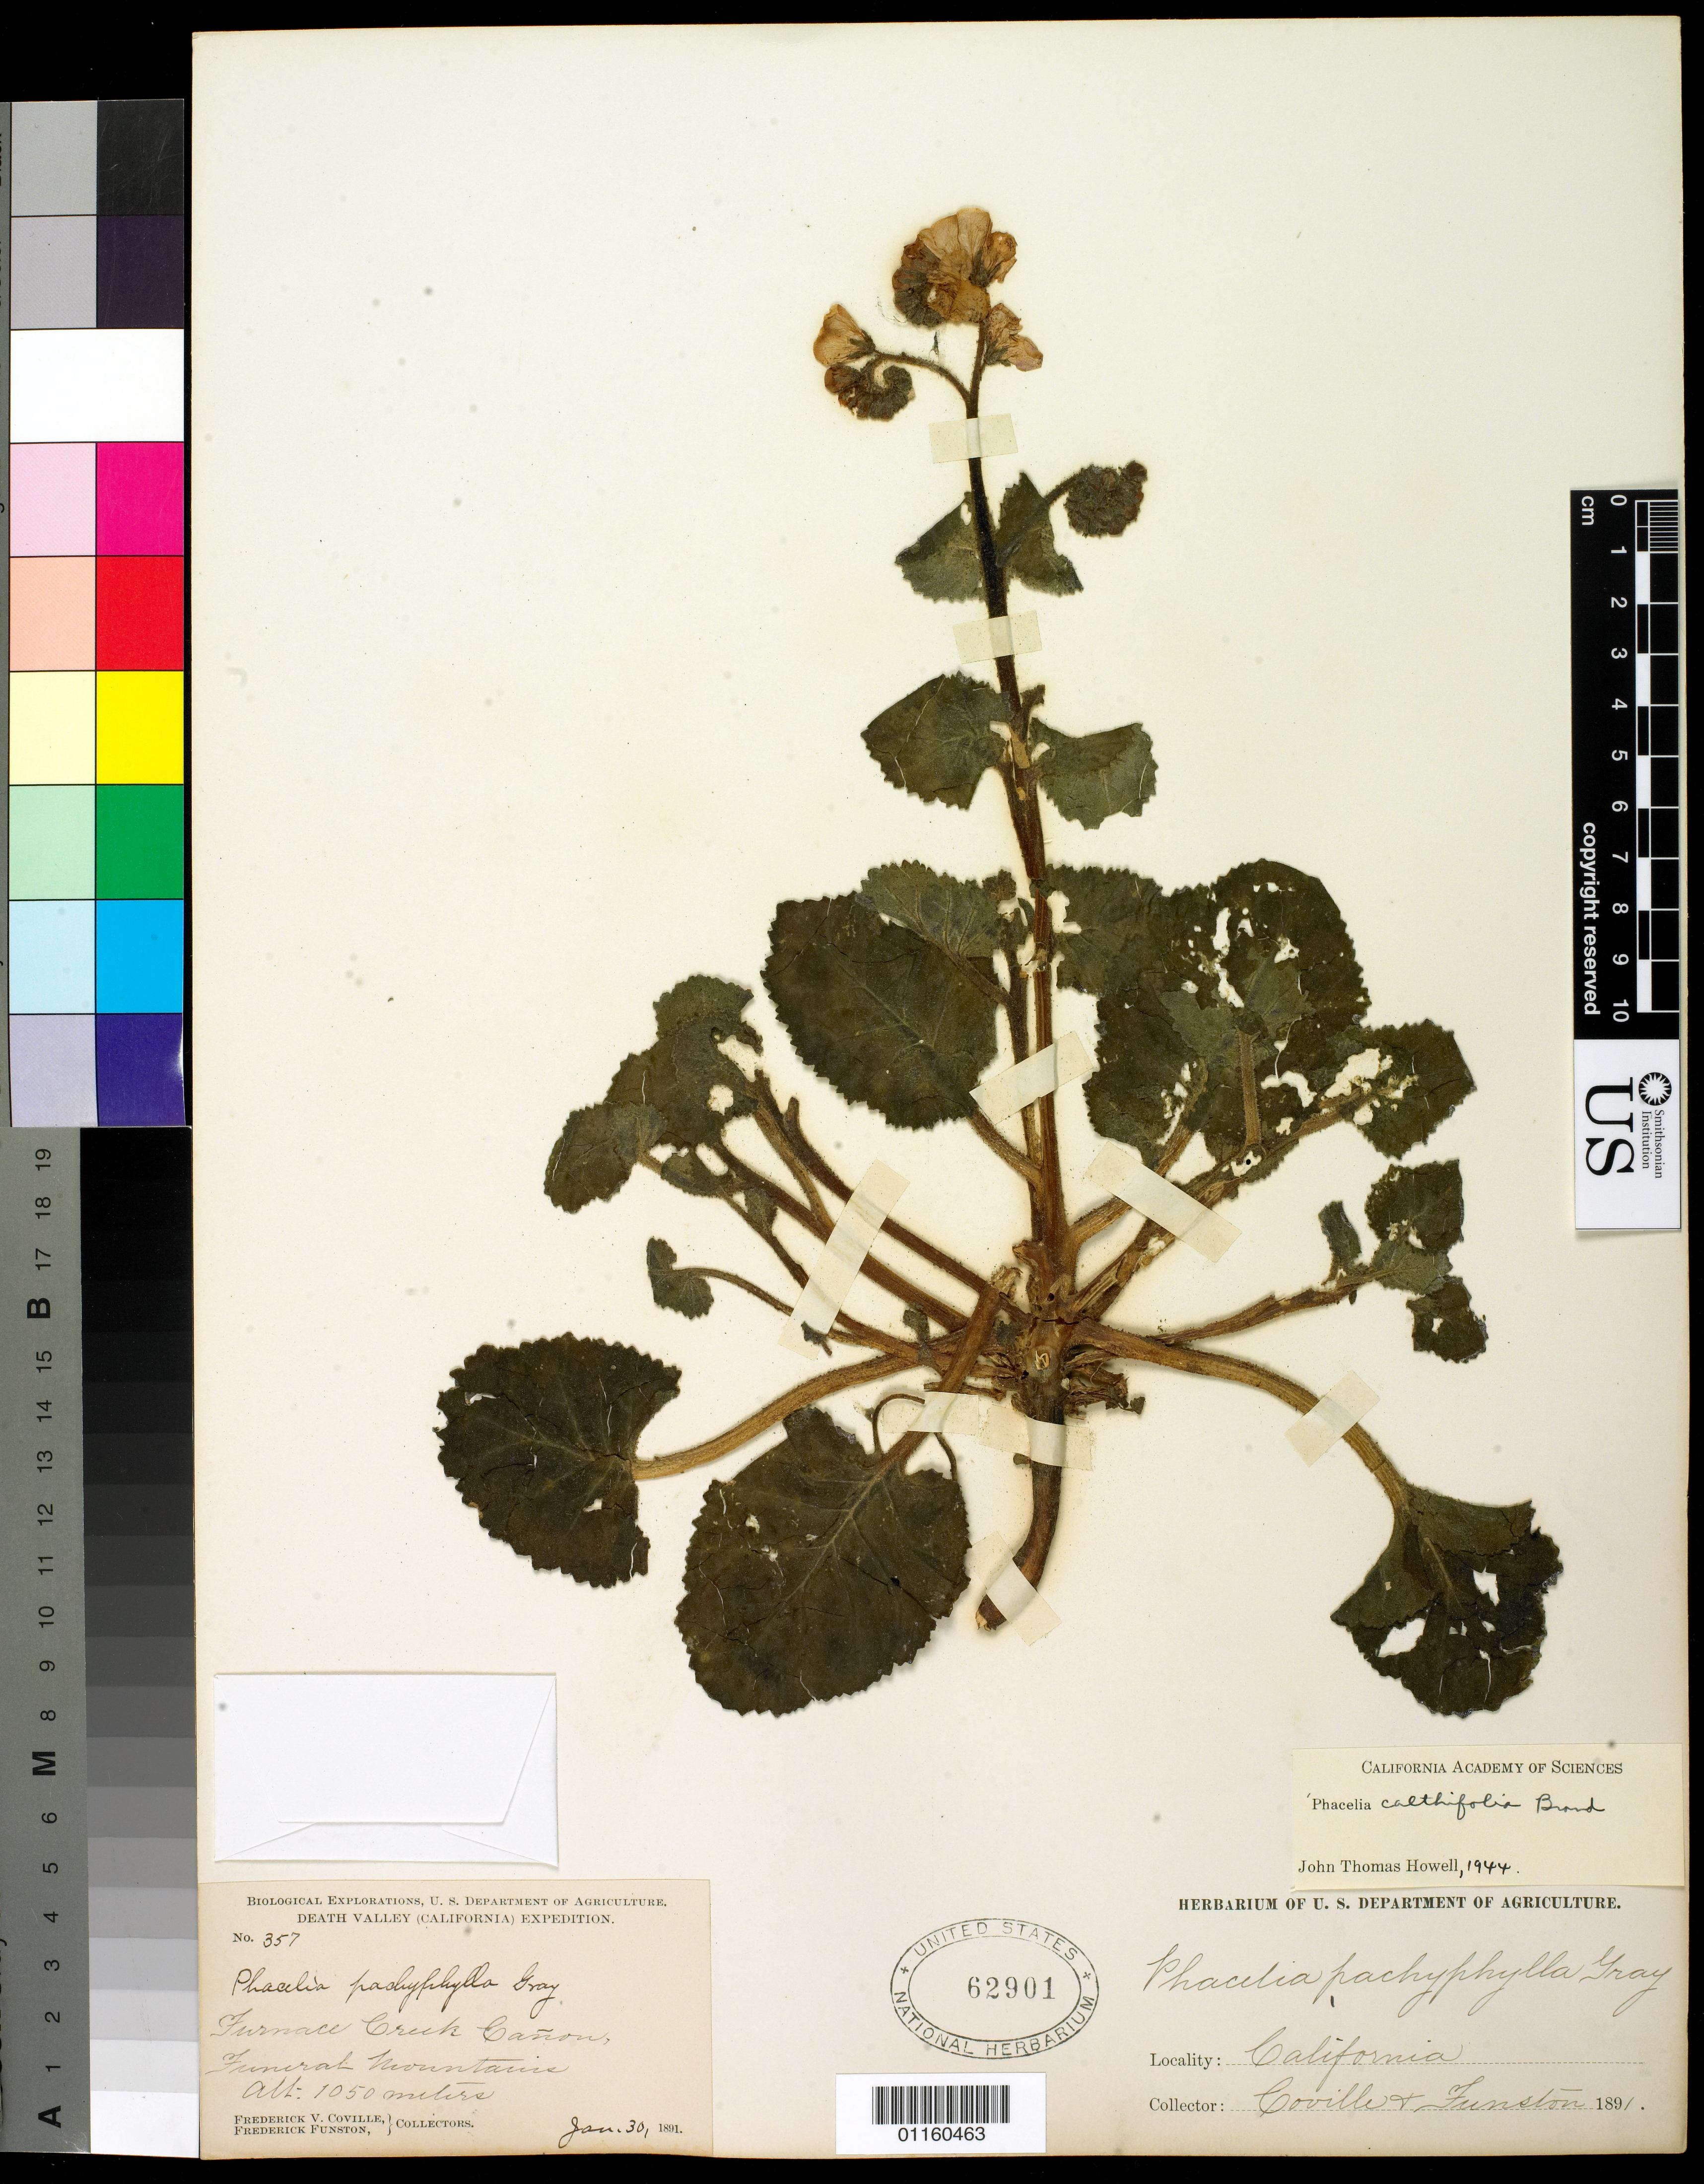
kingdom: Plantae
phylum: Tracheophyta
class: Magnoliopsida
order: Boraginales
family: Hydrophyllaceae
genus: Phacelia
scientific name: Phacelia calthifolia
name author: Brand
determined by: Howell, J. T.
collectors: F. V. Coville & F. Funston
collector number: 357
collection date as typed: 30 Jan 1891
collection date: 1891-01-30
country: United States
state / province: California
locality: Furnace Creek Canyon, Funeral Mts.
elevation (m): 1500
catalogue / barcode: US 62901